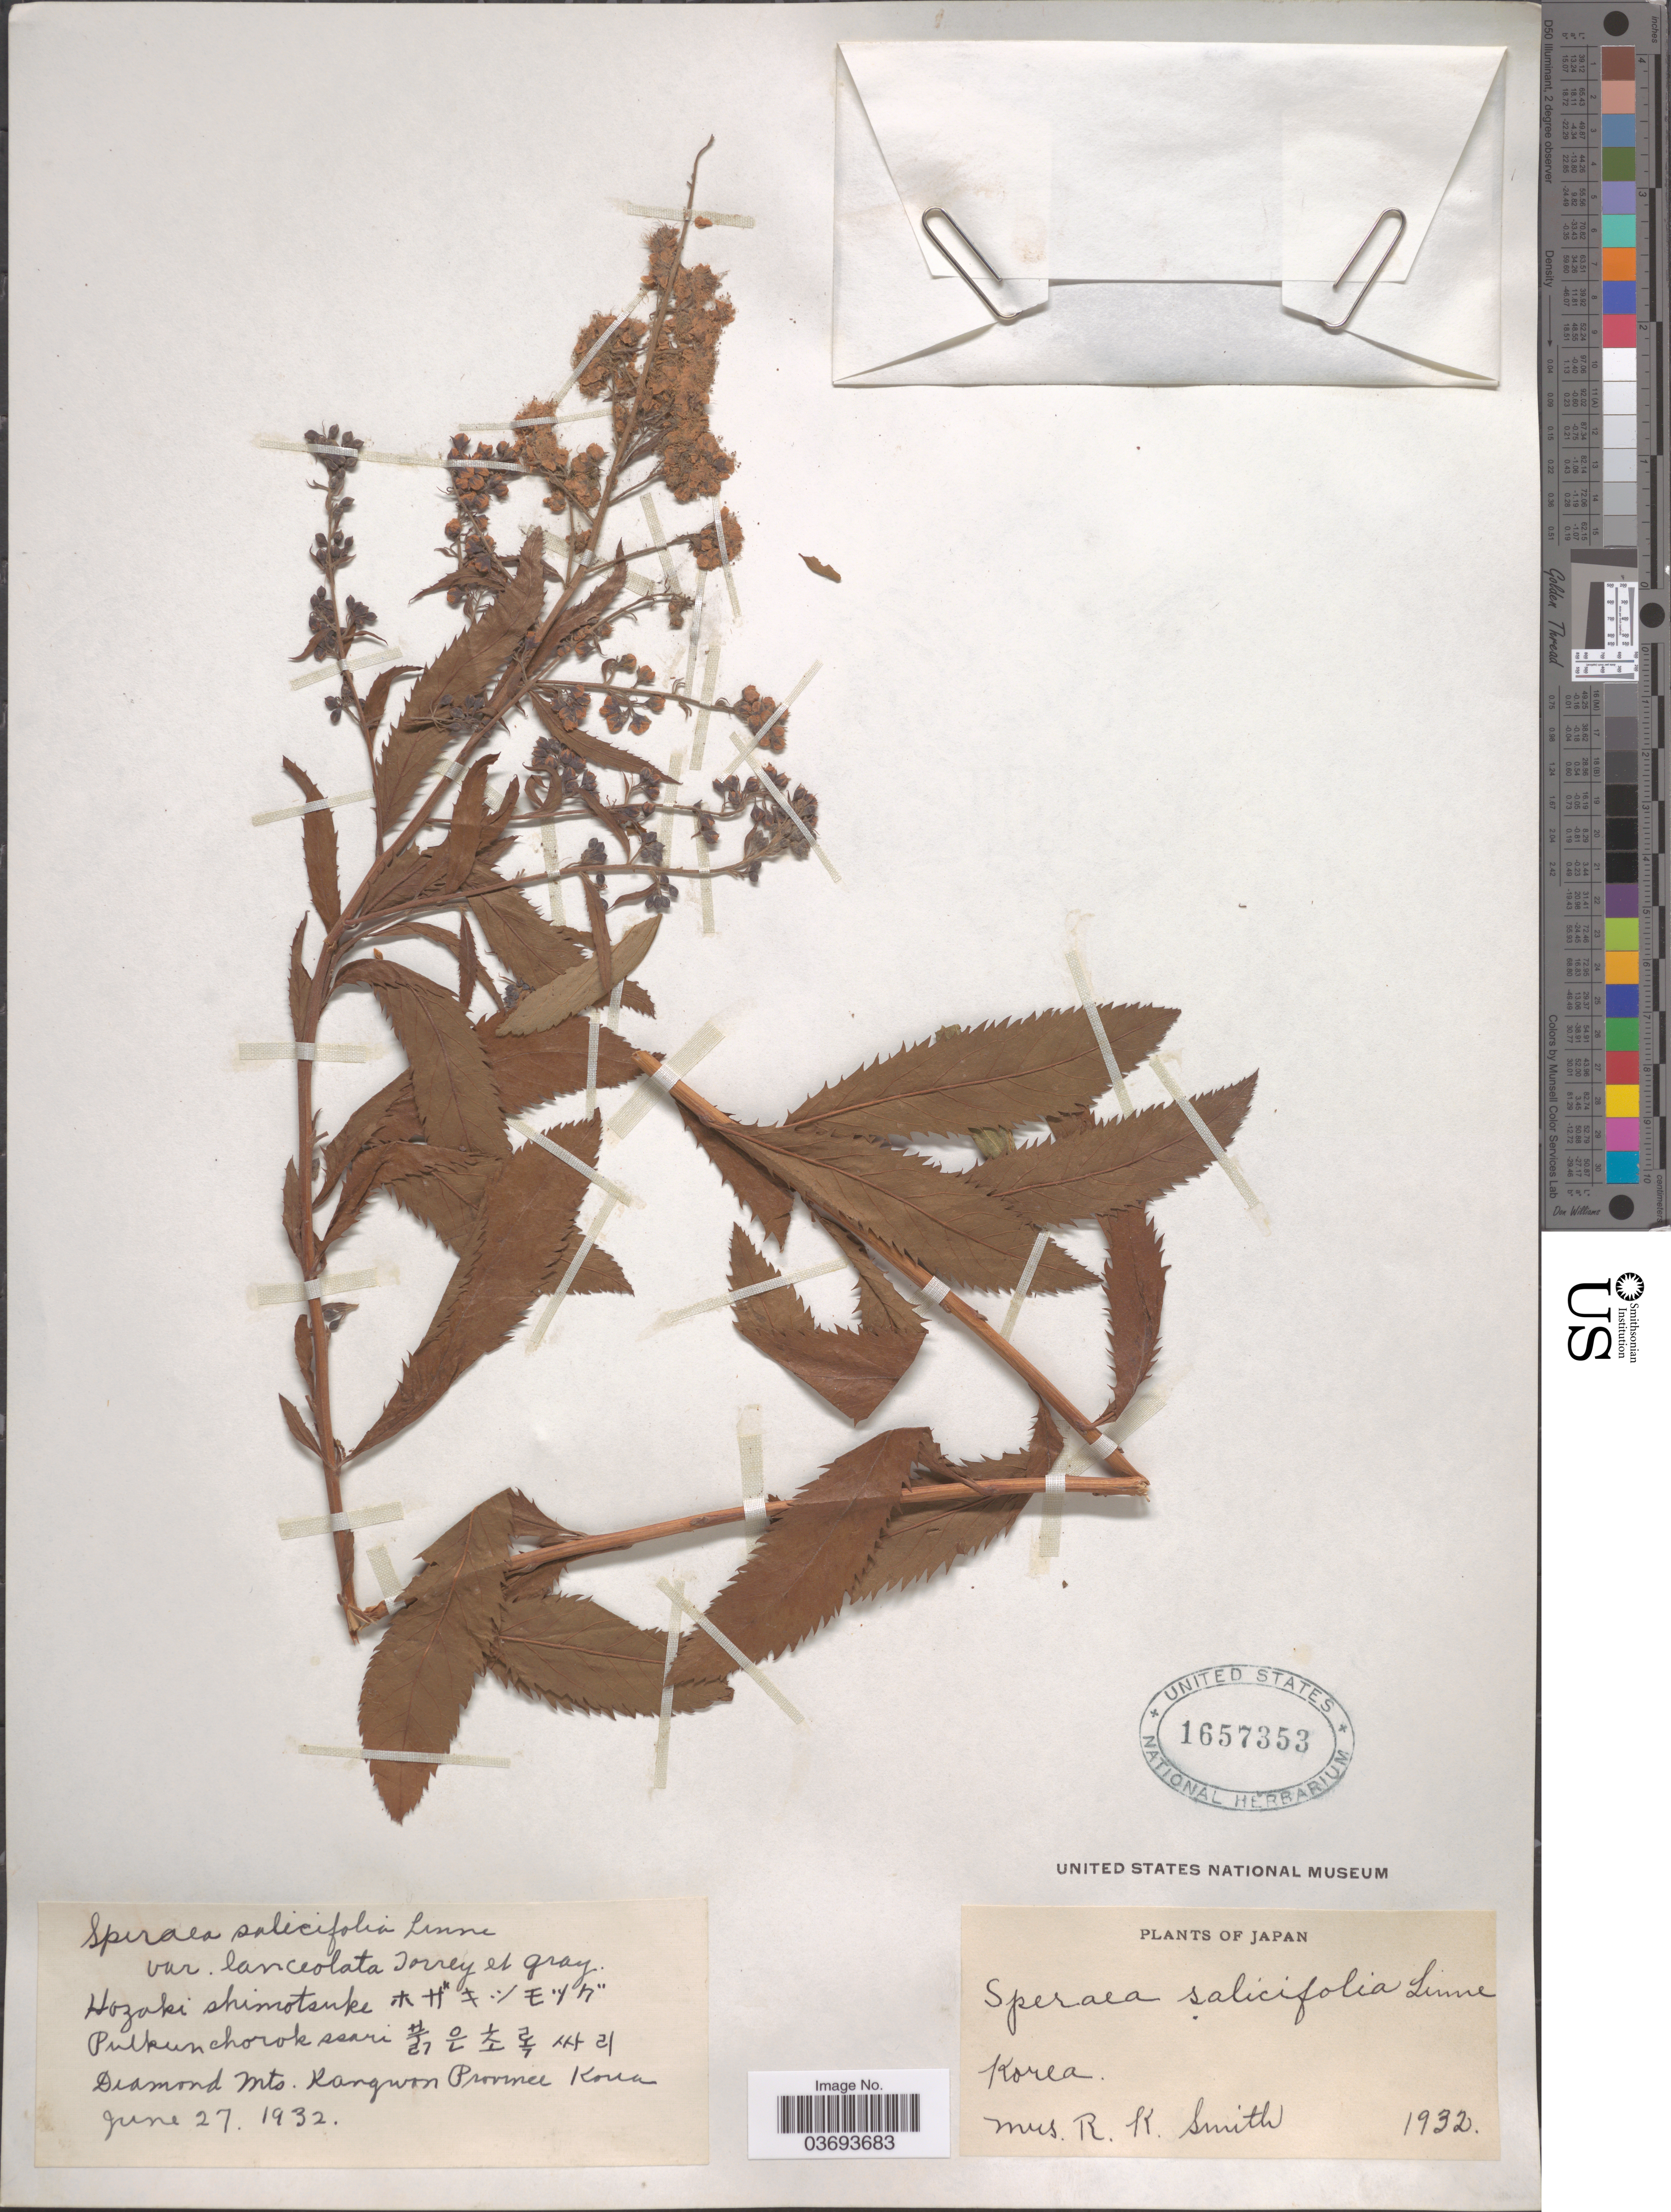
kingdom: Plantae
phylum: Tracheophyta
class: Magnoliopsida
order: Rosales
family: Rosaceae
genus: Spiraea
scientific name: Spiraea salicifolia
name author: L.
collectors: Mrs. R. K. Smith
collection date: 1932-06-27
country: North Korea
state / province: Kangwon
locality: Hozaki shimotsuke X. Pulkun chorok ssari X. Diamond Mts. Korea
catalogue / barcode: US 1657353